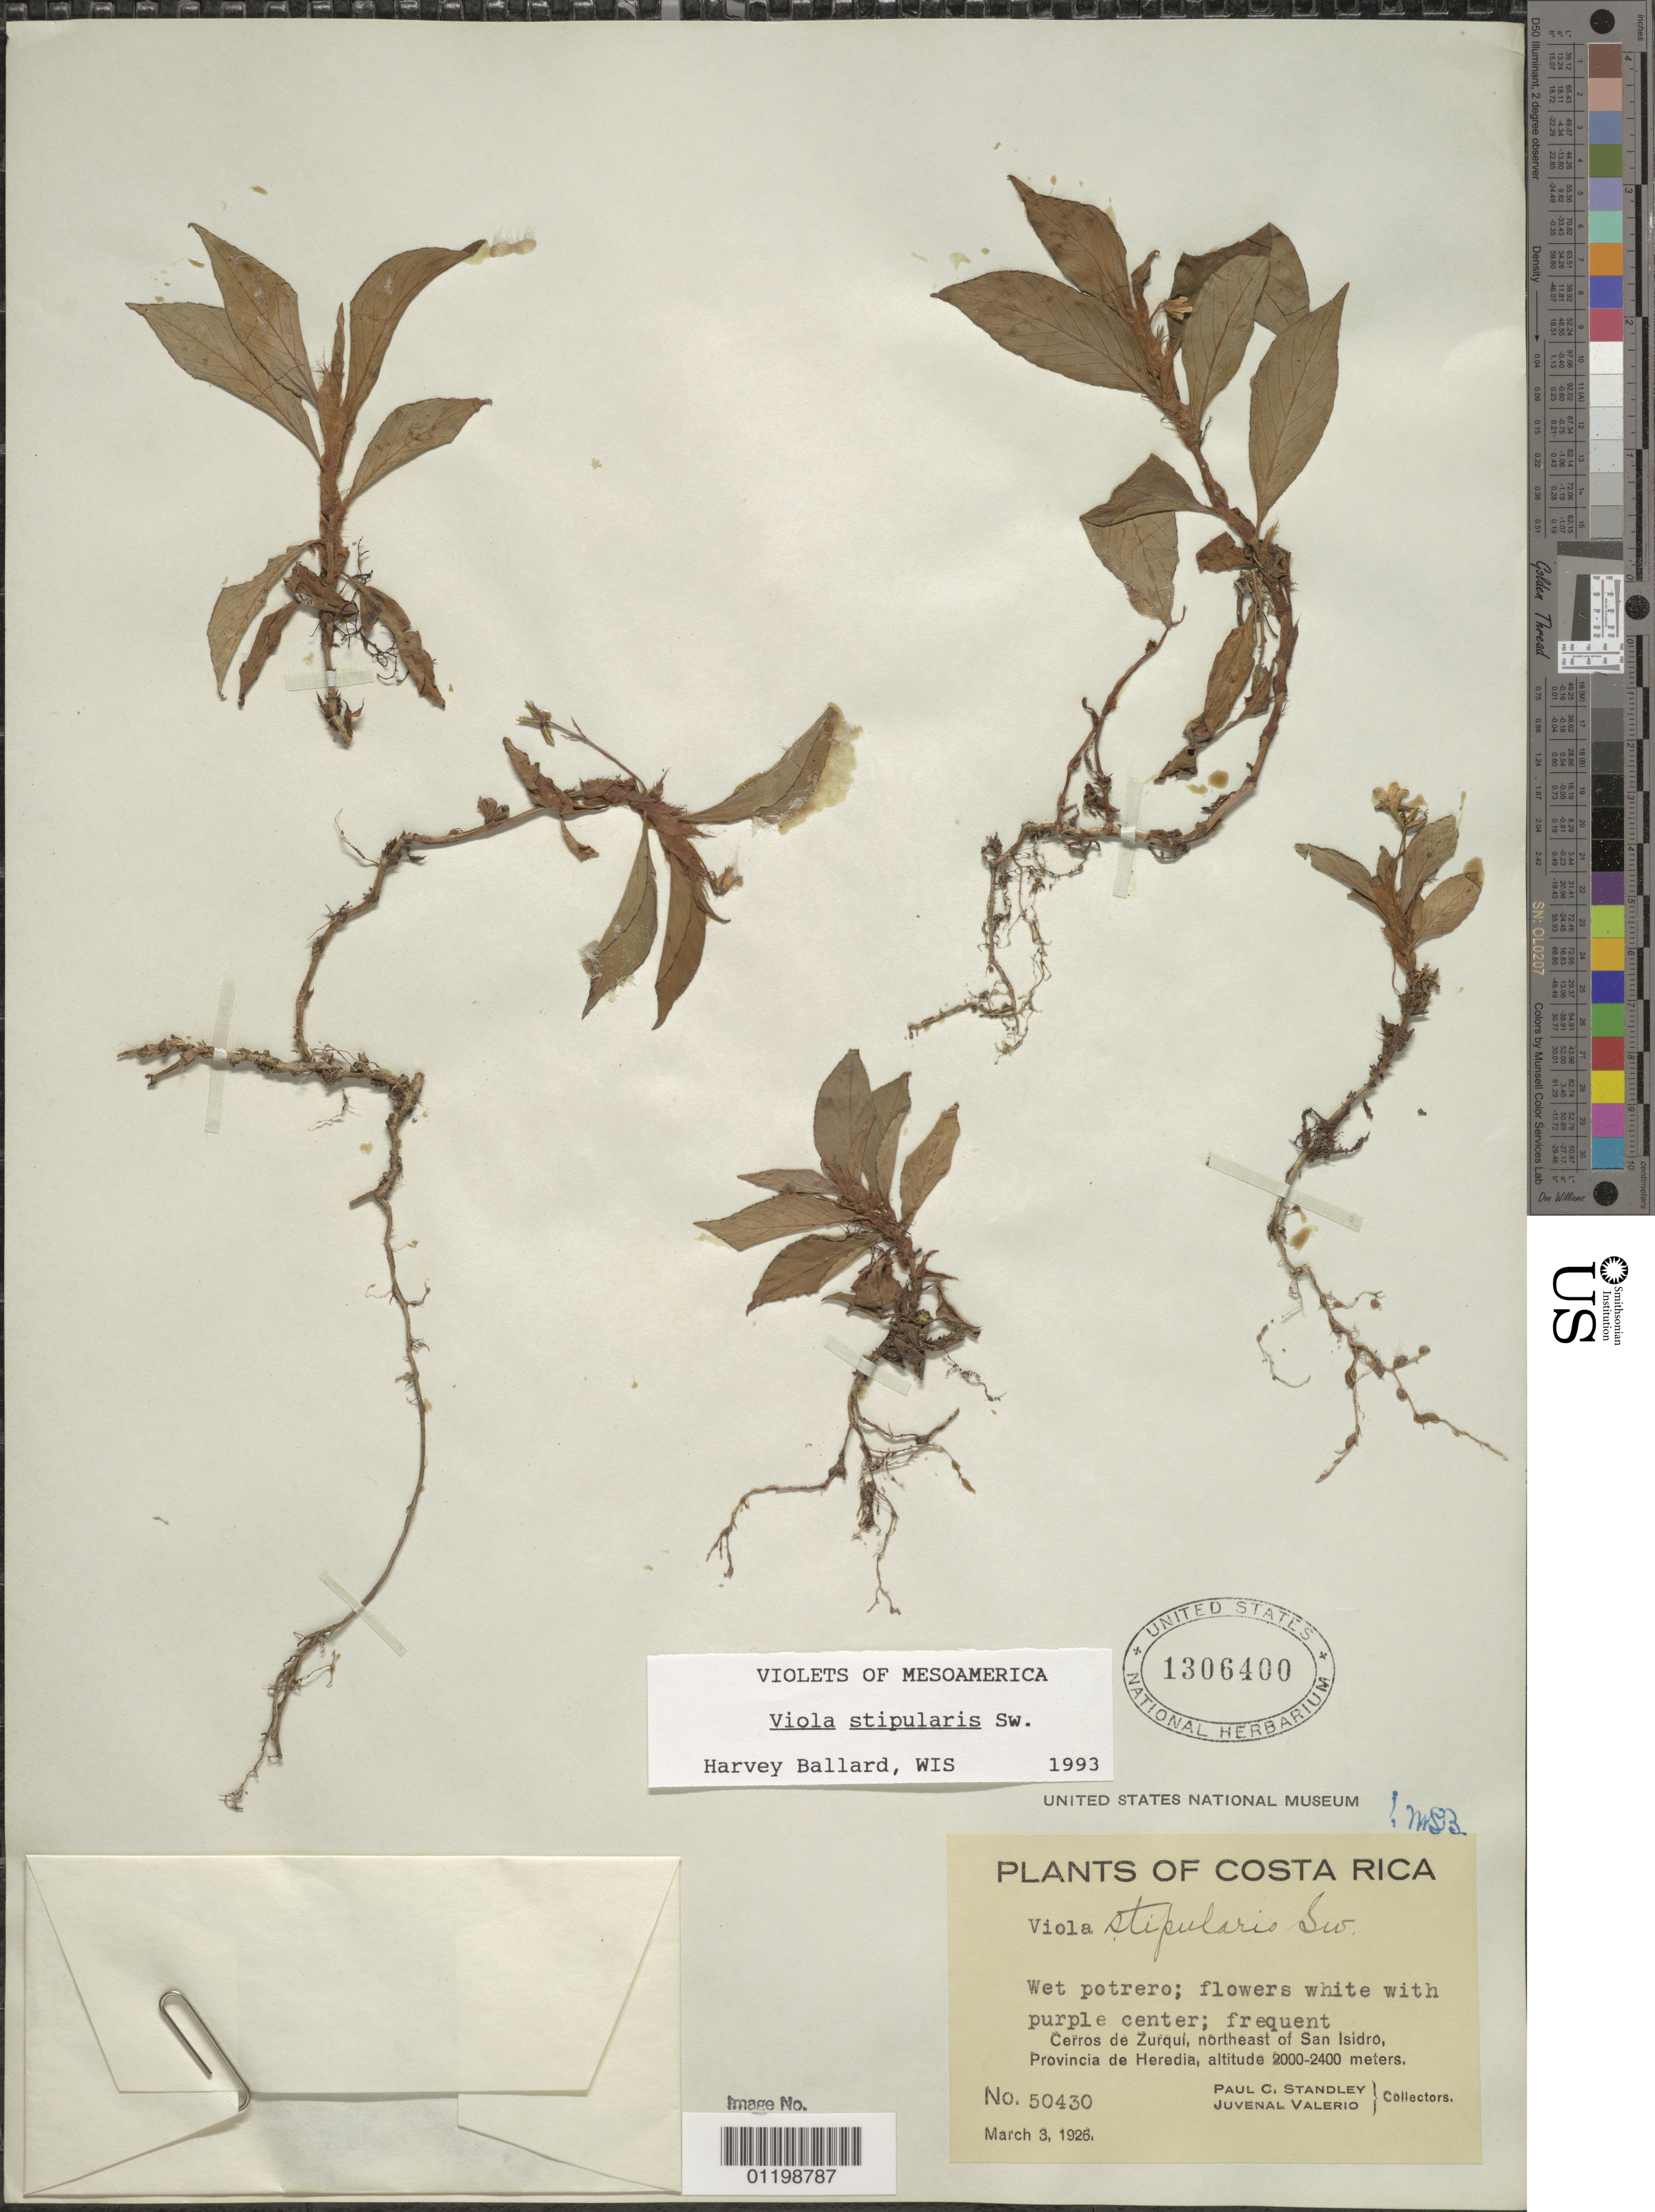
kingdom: Plantae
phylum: Tracheophyta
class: Magnoliopsida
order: Malpighiales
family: Violaceae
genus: Viola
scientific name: Viola stipularis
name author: Sw.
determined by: Ballard, Harvey E.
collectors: P. C. Standley & J. Valerio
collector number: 50430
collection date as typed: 3 Mar 1926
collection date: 1926-03-03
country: Costa Rica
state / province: Heredia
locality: Cerros de Zurquí, northeast of San Isidro.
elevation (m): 2000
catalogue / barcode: US 1306400